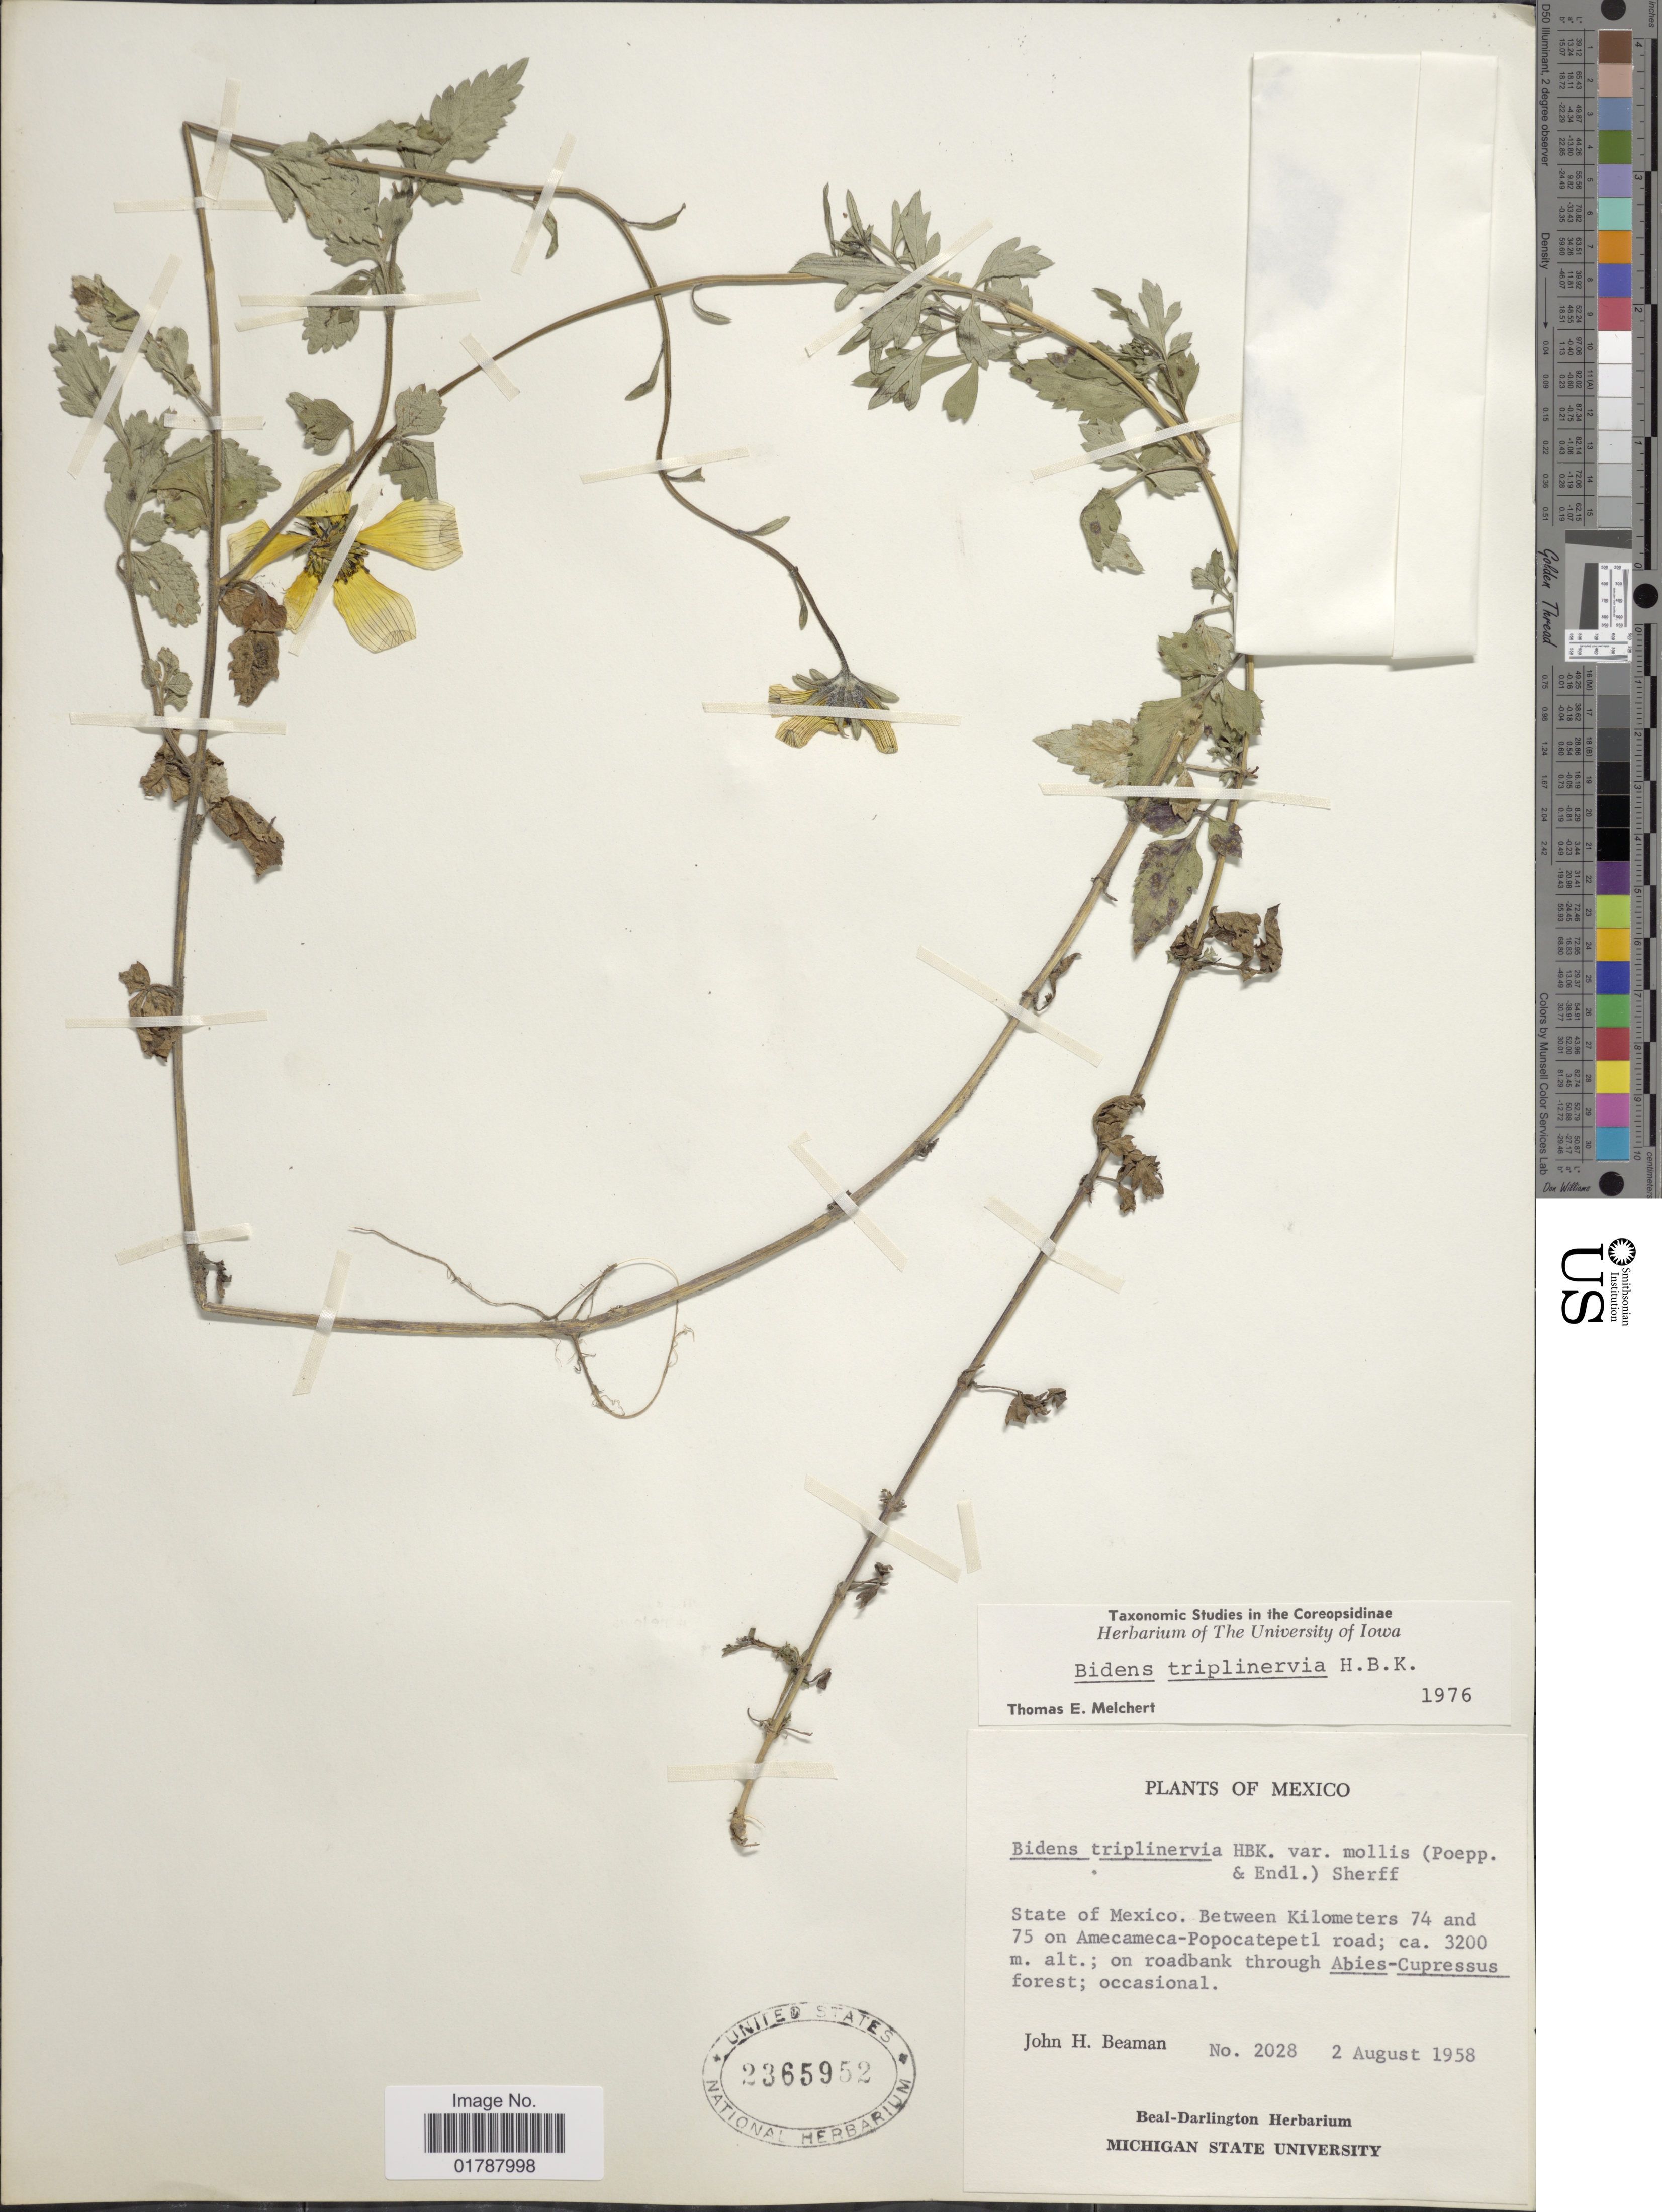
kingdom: Plantae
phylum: Tracheophyta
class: Magnoliopsida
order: Asterales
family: Asteraceae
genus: Bidens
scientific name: Bidens triplinervia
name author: Kunth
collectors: J. H. Beaman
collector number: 2028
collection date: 1958-08-02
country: Mexico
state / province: México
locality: State of Mexico, Between Kilometers 74 and 75 on Amecameca-Popocatepetl road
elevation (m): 3200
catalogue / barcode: US 2365952